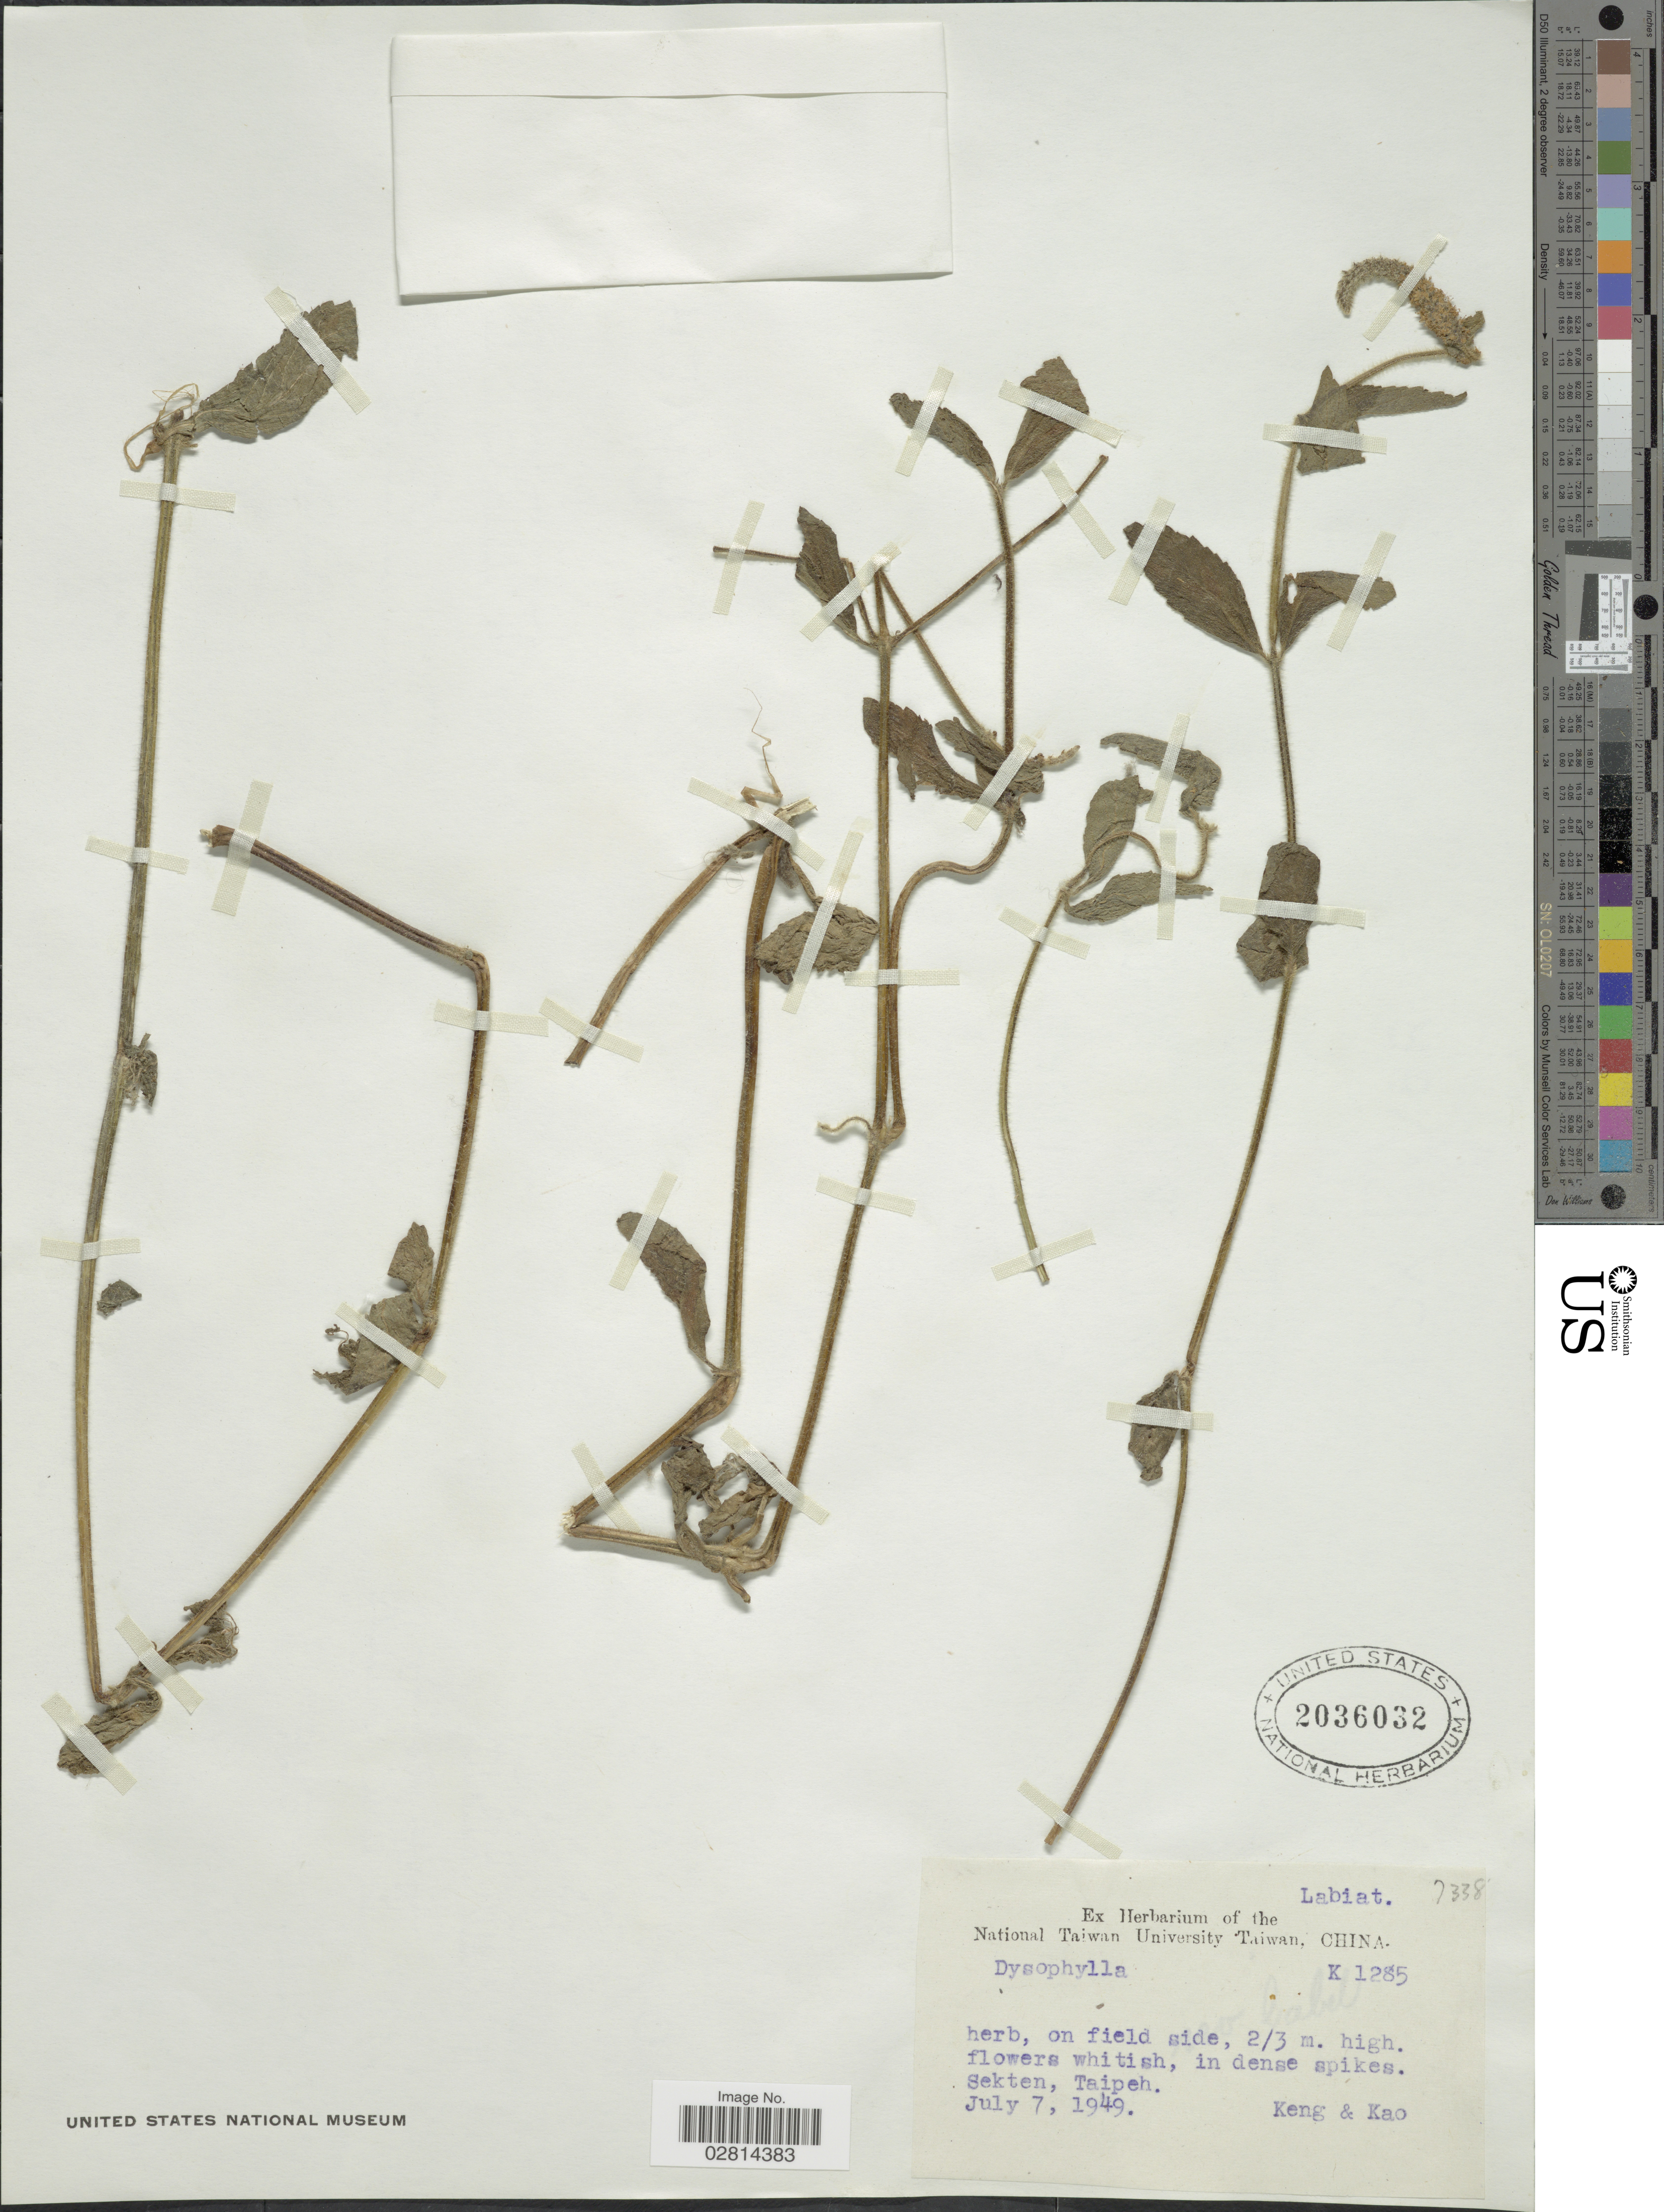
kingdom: Plantae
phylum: Tracheophyta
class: Magnoliopsida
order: Lamiales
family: Lamiaceae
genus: Pogostemon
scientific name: Pogostemon sp.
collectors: -- Keng & Kao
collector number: K1285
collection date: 1949-07-07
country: Taiwan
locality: Sekten, Taipeh.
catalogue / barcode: US 2036032